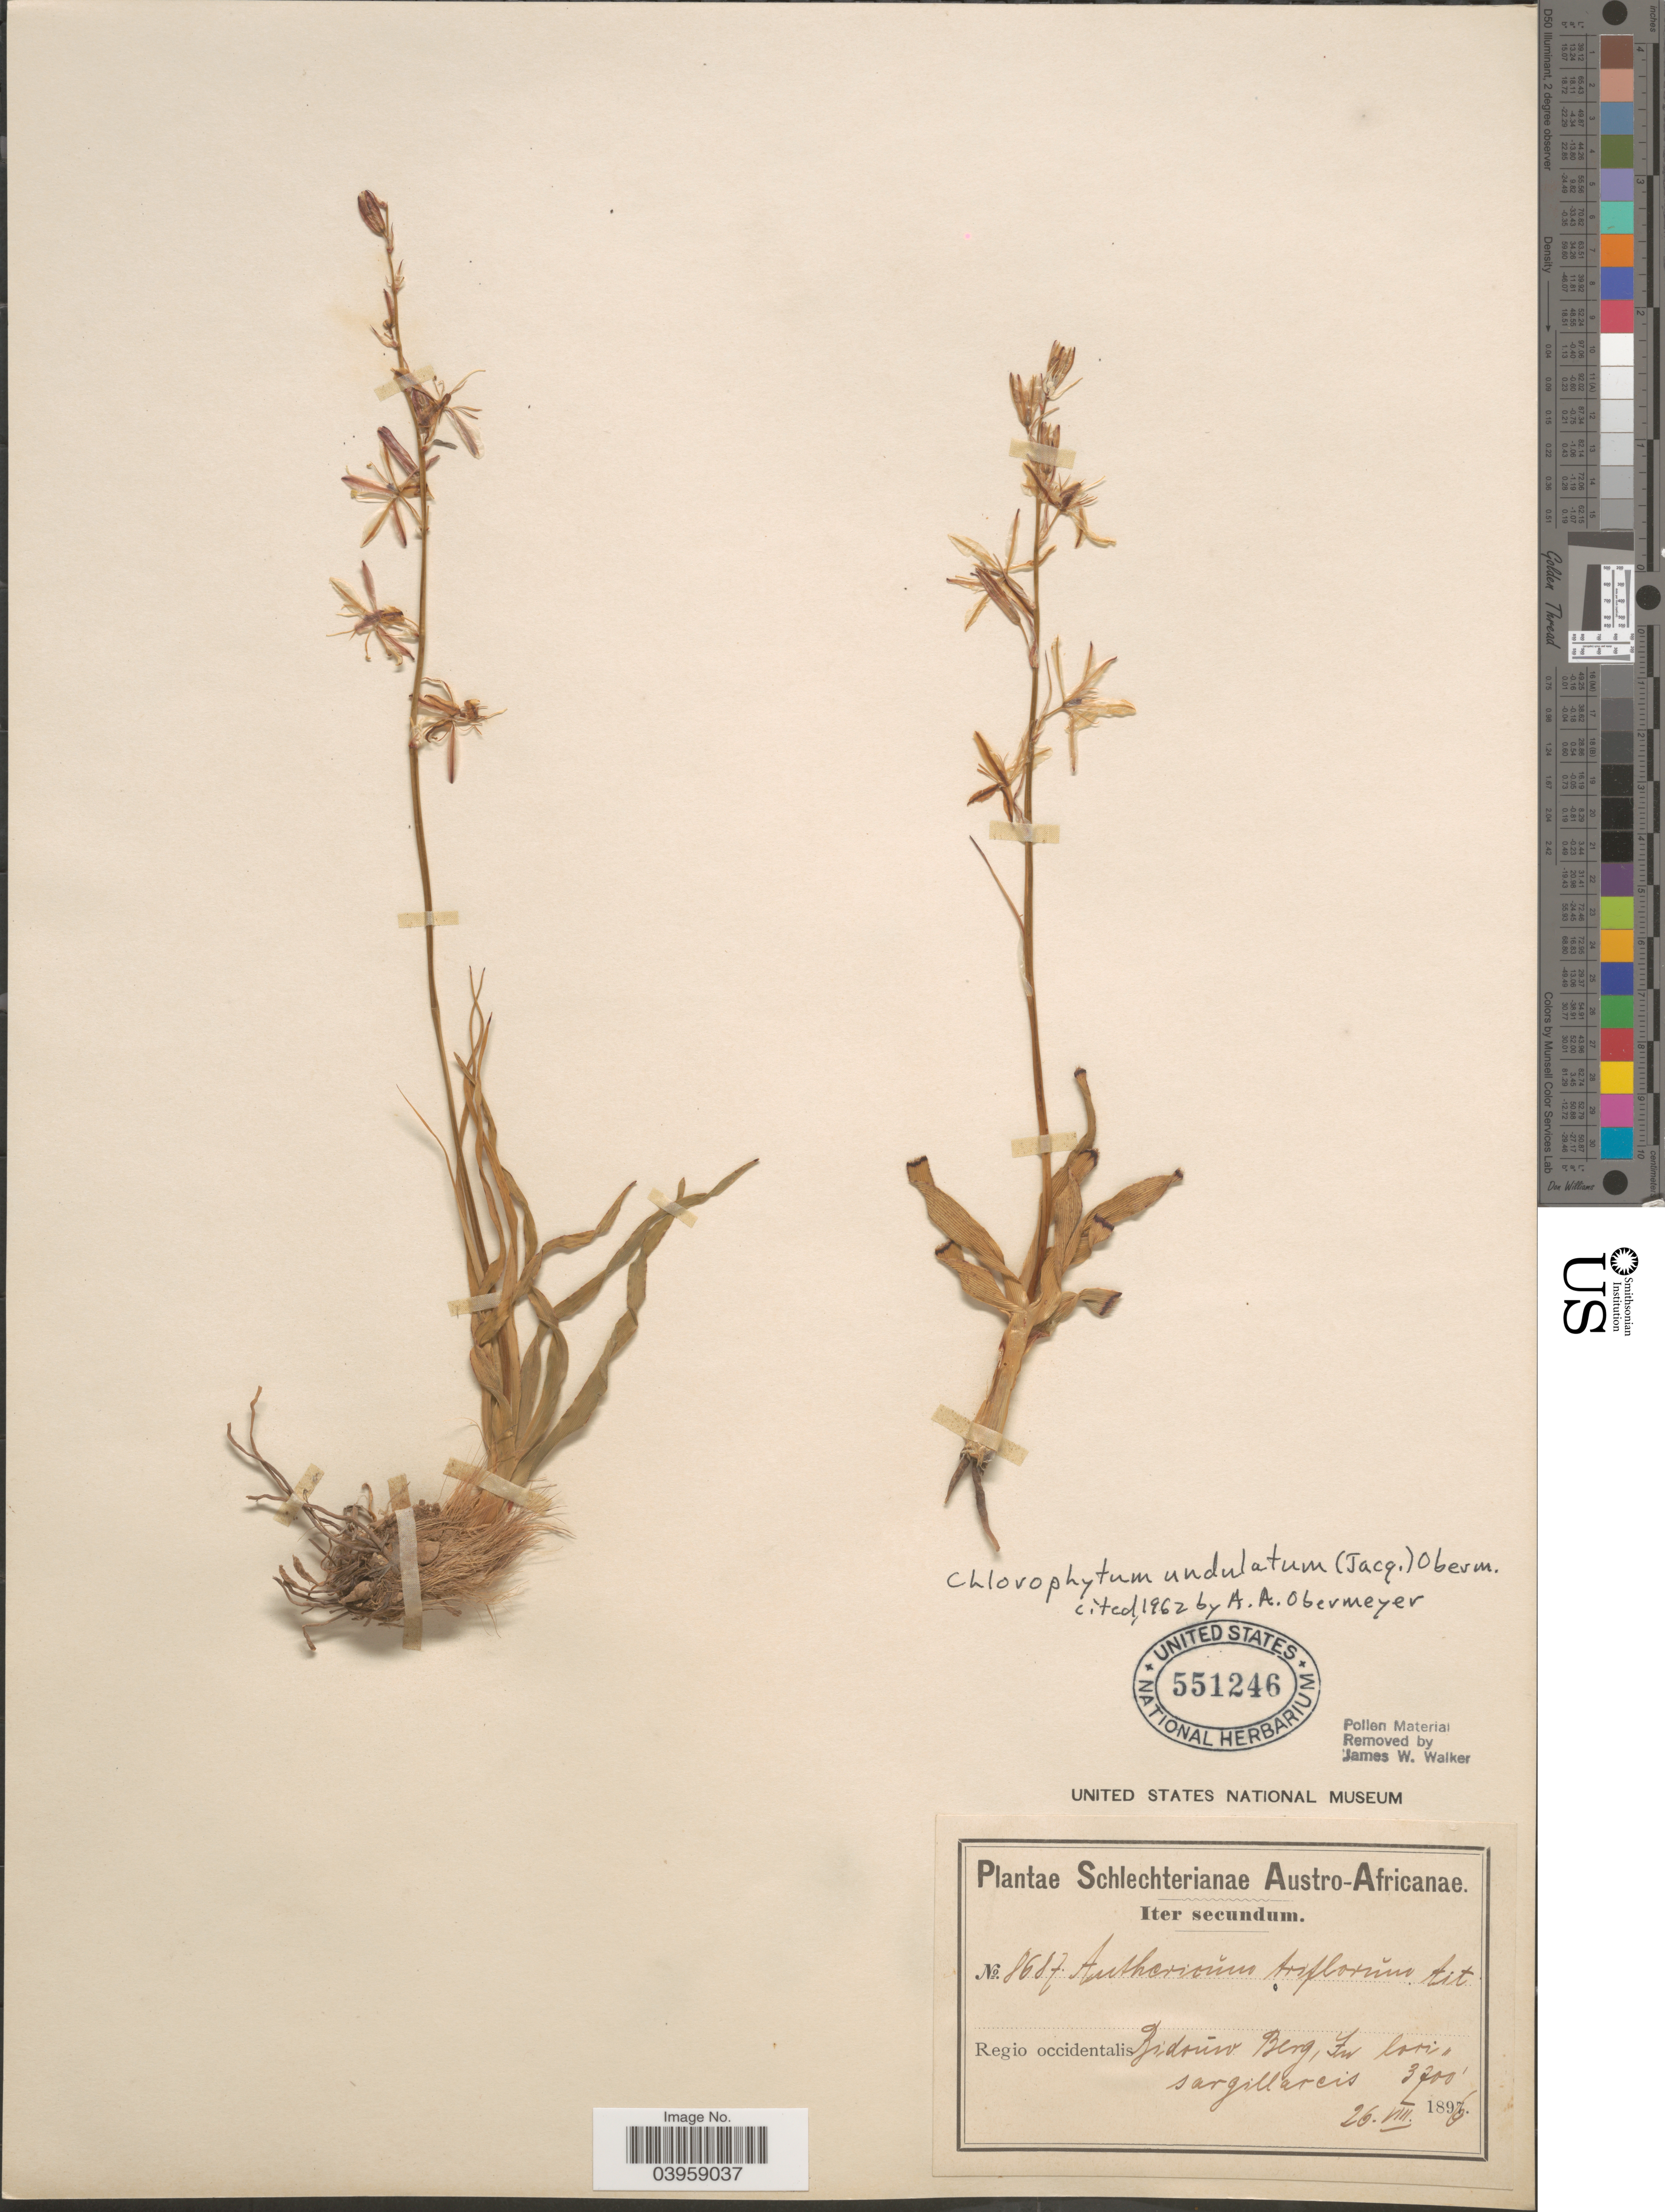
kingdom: Plantae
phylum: Tracheophyta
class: Liliopsida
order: Asparagales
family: Asparagaceae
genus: Chlorophytum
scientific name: Chlorophytum undulatum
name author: Wall. ex Hook. f.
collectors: Schlechter, --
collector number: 8687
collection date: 1896-08-26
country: South Africa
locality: Austro-Africanae. Regio occidentalis. Bidouw Berg.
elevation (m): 1128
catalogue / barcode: US 551246